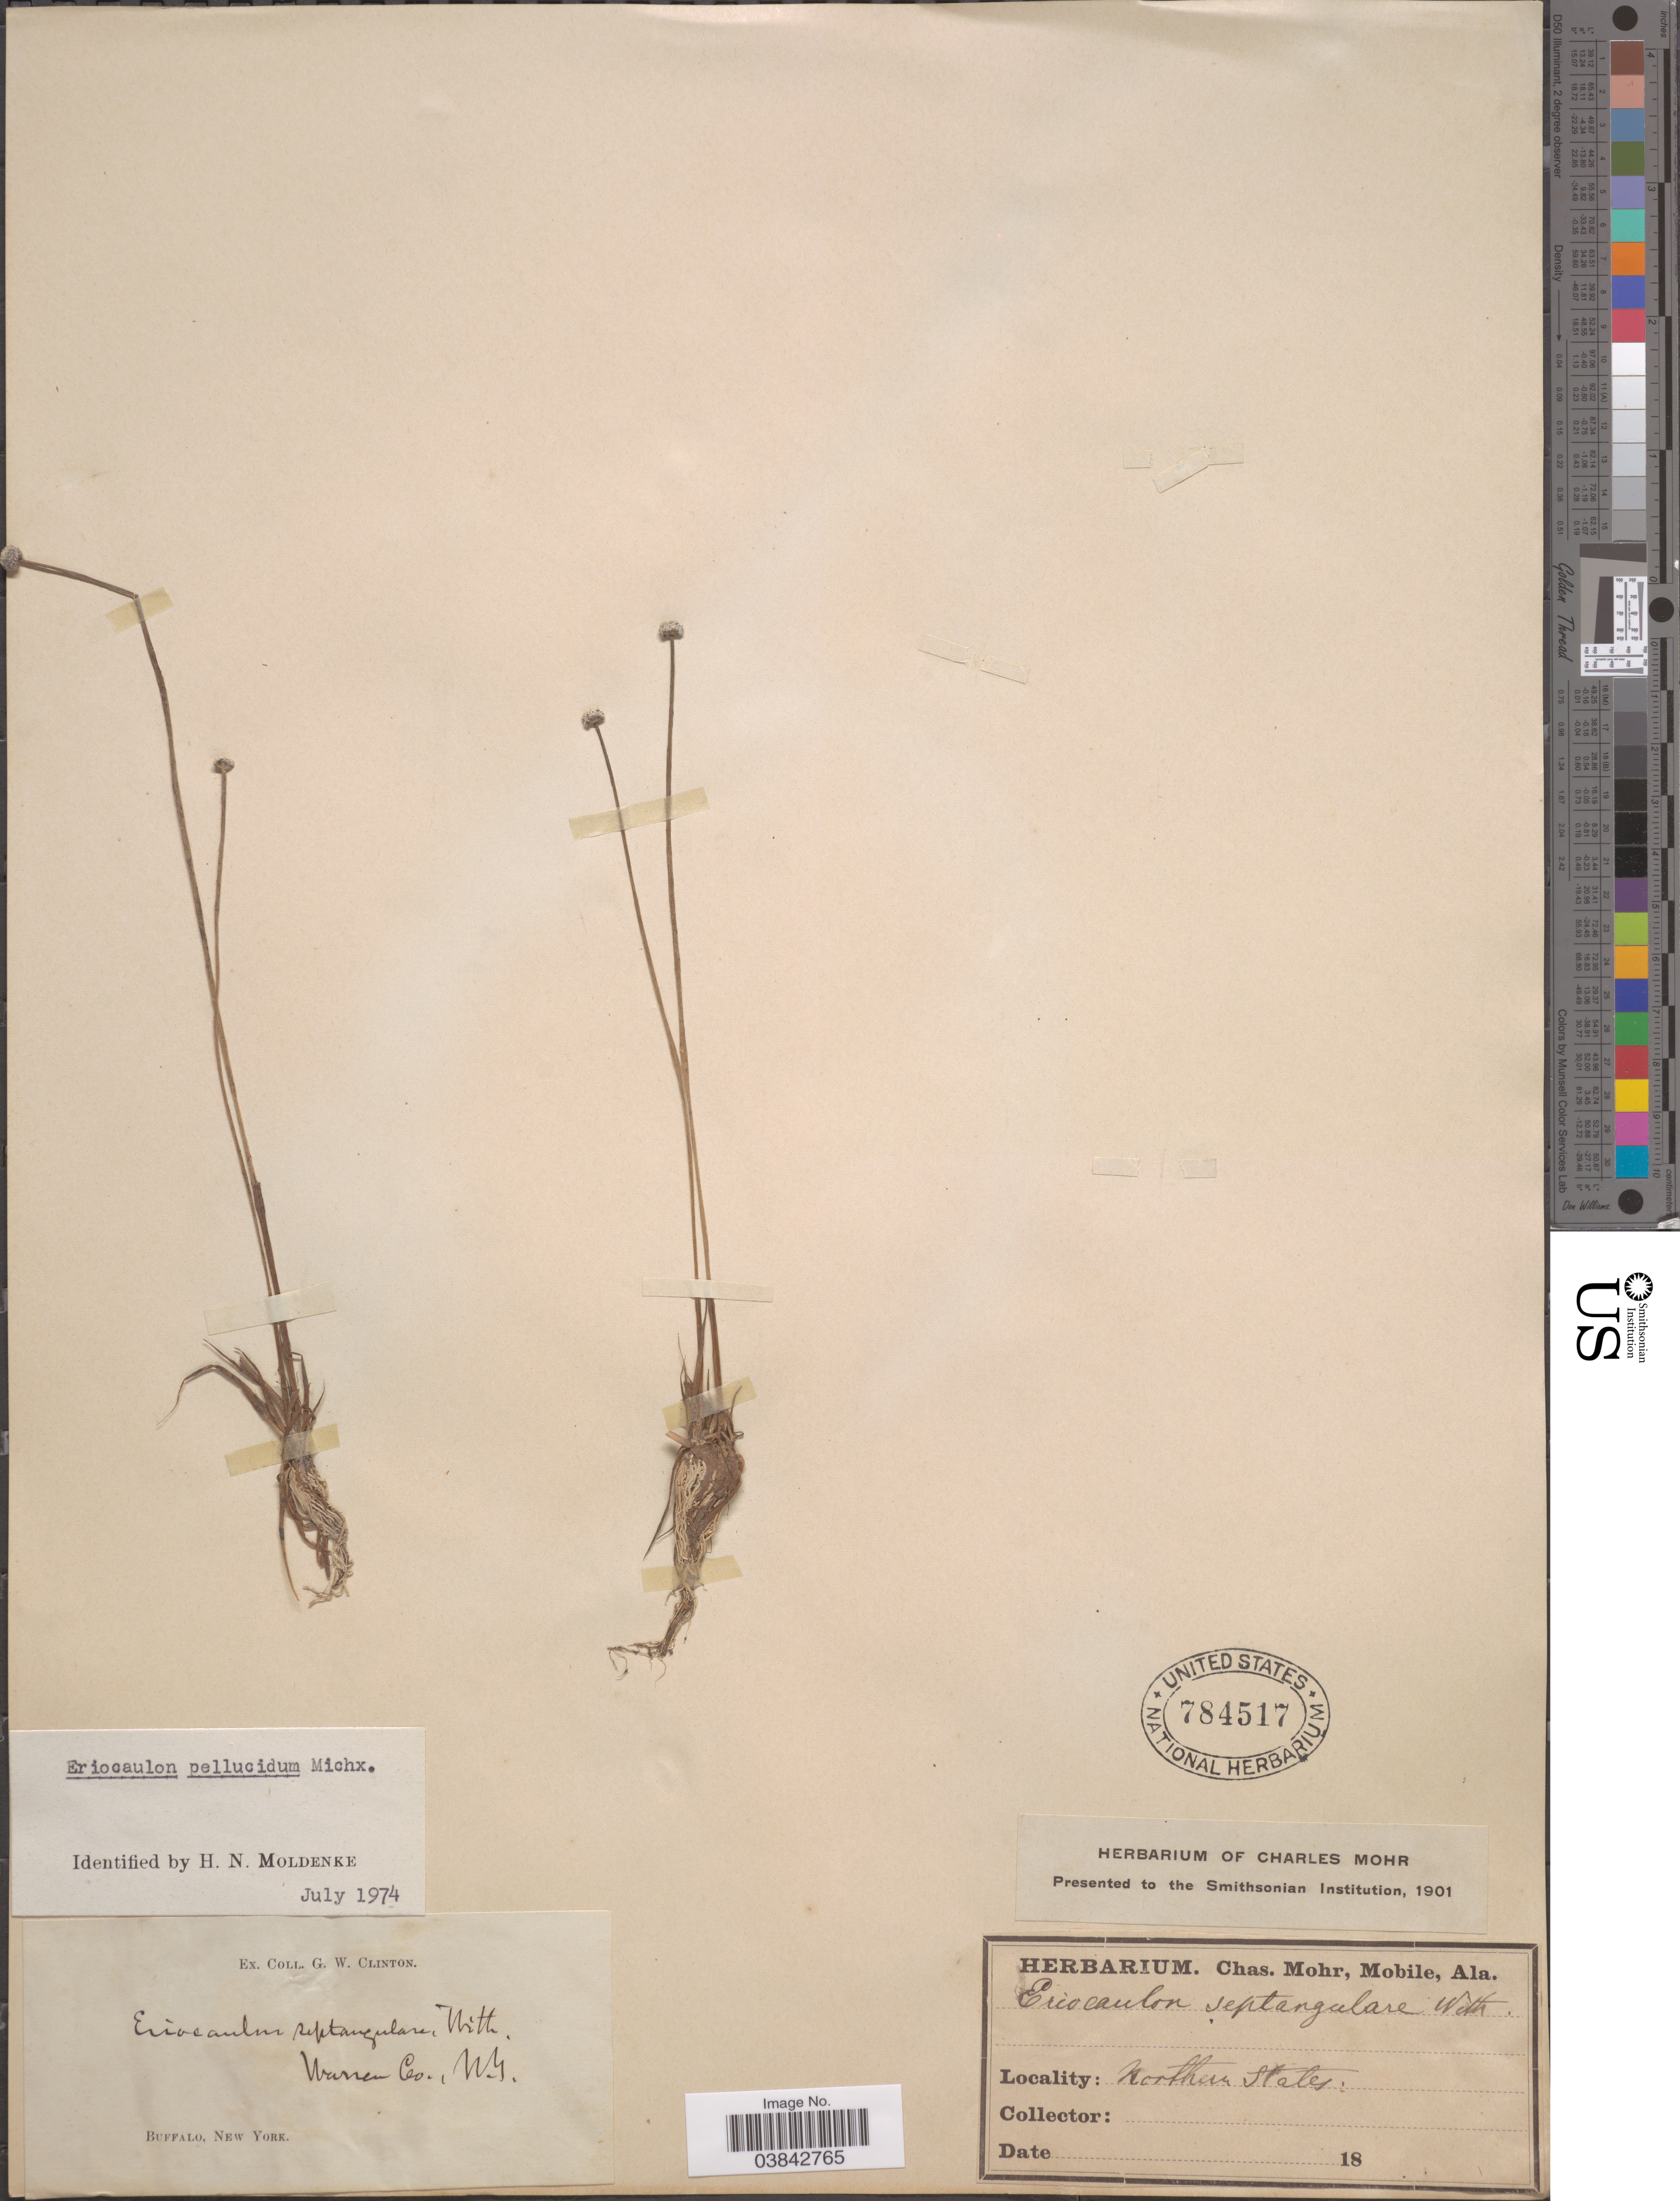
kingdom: Plantae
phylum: Tracheophyta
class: Liliopsida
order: Poales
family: Eriocaulaceae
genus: Eriocaulon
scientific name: Eriocaulon aquaticum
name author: (Hill) Druce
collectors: G. W. Clinton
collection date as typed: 18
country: United States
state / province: New York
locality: Warren Co. Buffalo. Northern States.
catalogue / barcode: US 784517